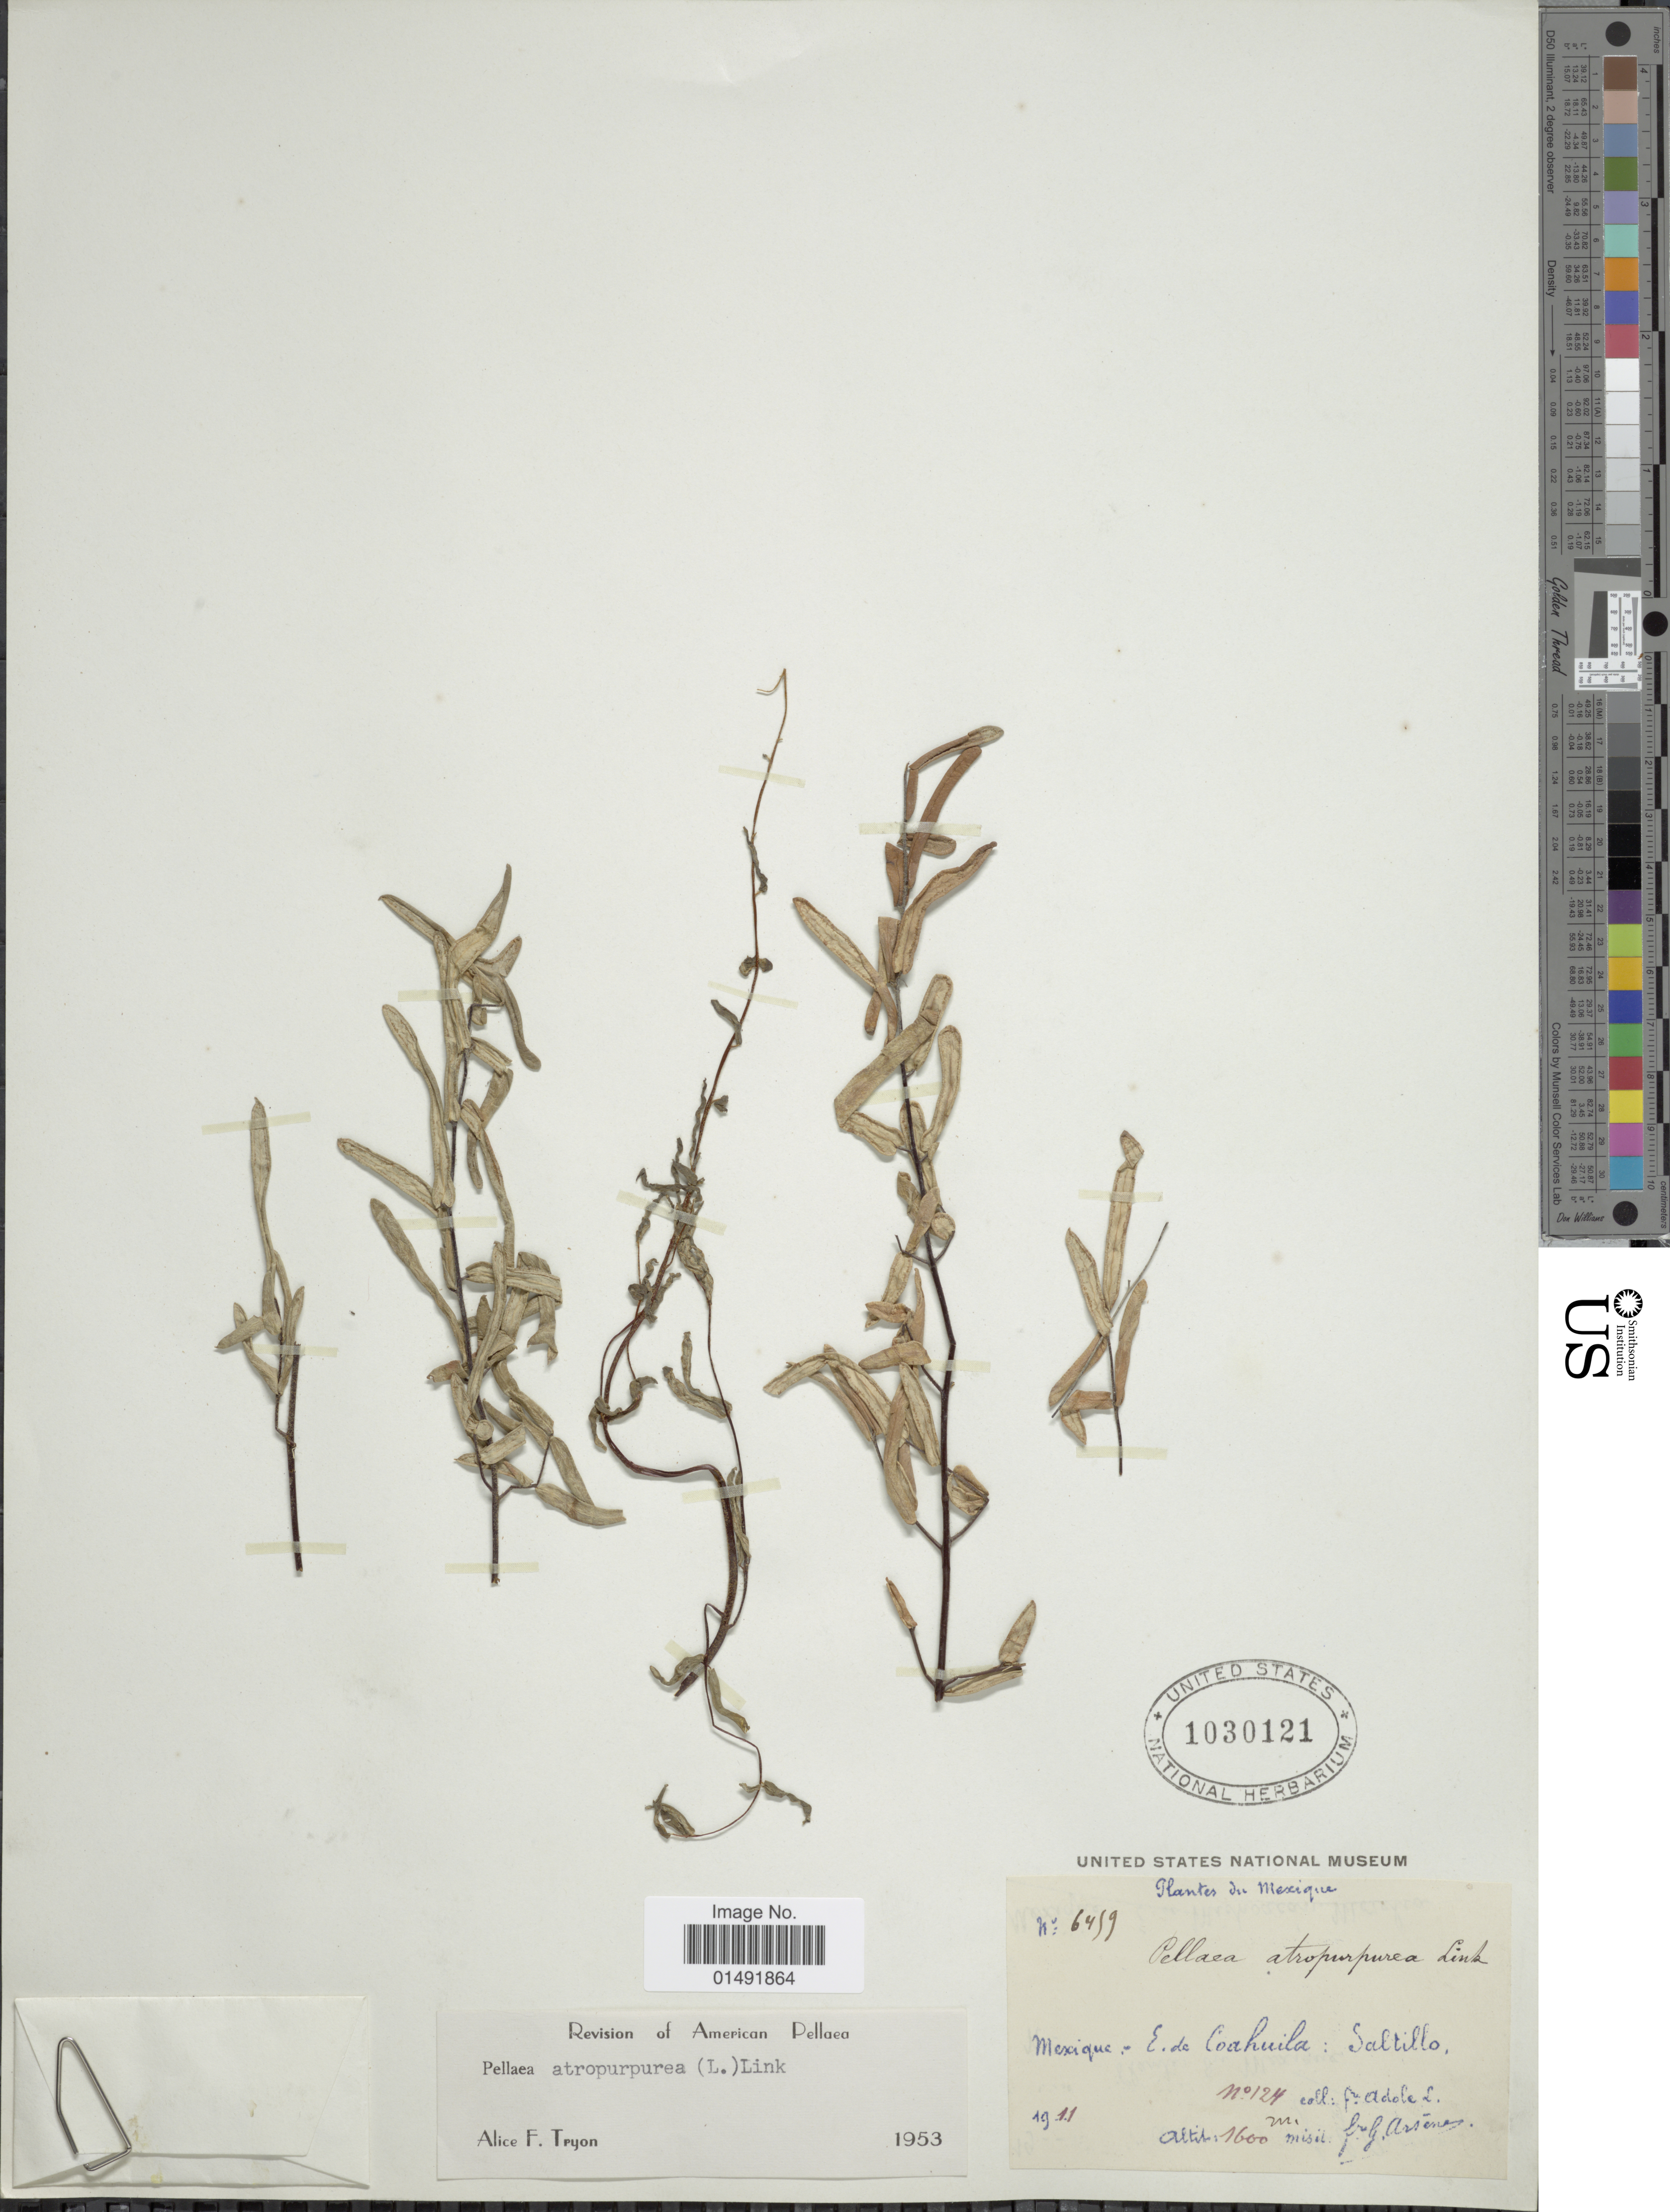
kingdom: Plantae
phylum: Tracheophyta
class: Polypodiopsida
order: Polypodiales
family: Pteridaceae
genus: Pellaea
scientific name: Pellaea atropurpurea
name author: (L.) Link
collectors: Bro. G. Arsène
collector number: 124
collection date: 1911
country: Mexico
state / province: Coahuila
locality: E de Coahuila: Saltillo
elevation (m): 1600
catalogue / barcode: US 1030121